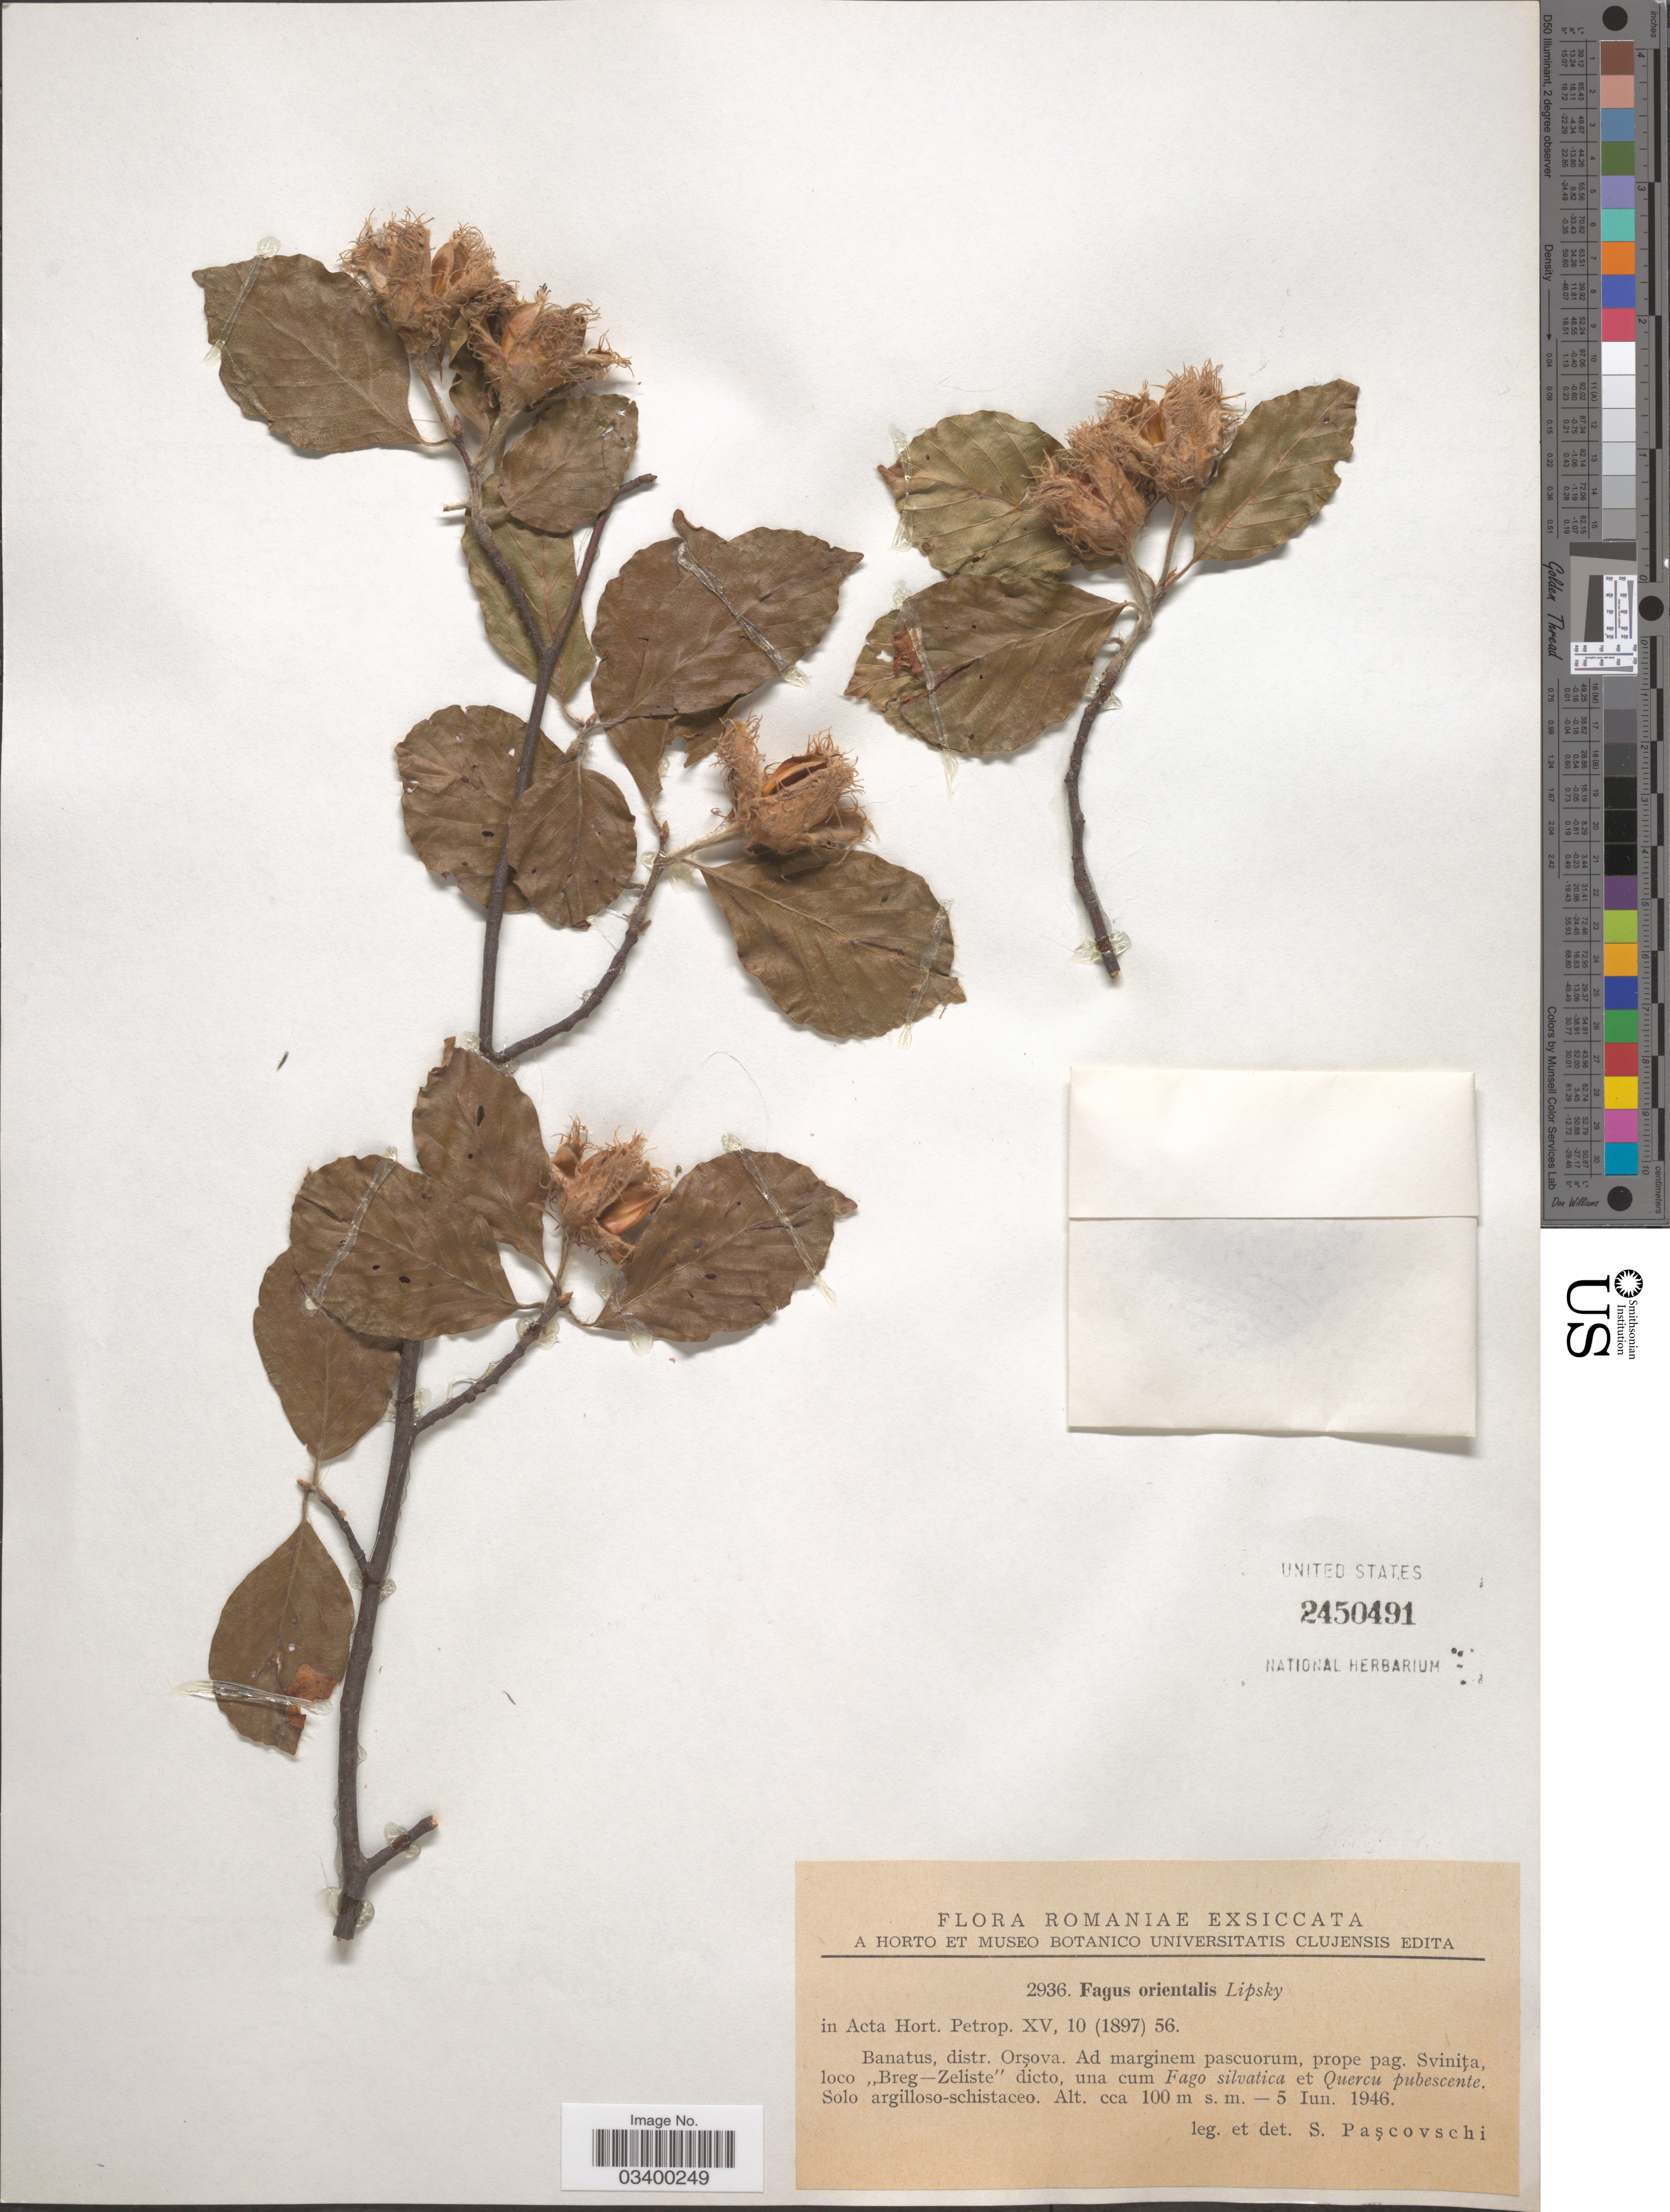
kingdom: Plantae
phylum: Tracheophyta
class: Magnoliopsida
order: Fagales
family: Fagaceae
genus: Fagus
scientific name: Fagus orientalis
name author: Lipsky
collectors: S. Pascovschi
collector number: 2936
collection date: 1946-06-05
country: Romania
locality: Banatus, distr. Orşova. Ad marginem pascuorum, prope pag. Sviniţa, loco "Breg-Zeliste" dicto.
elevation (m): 100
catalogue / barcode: US 2450491